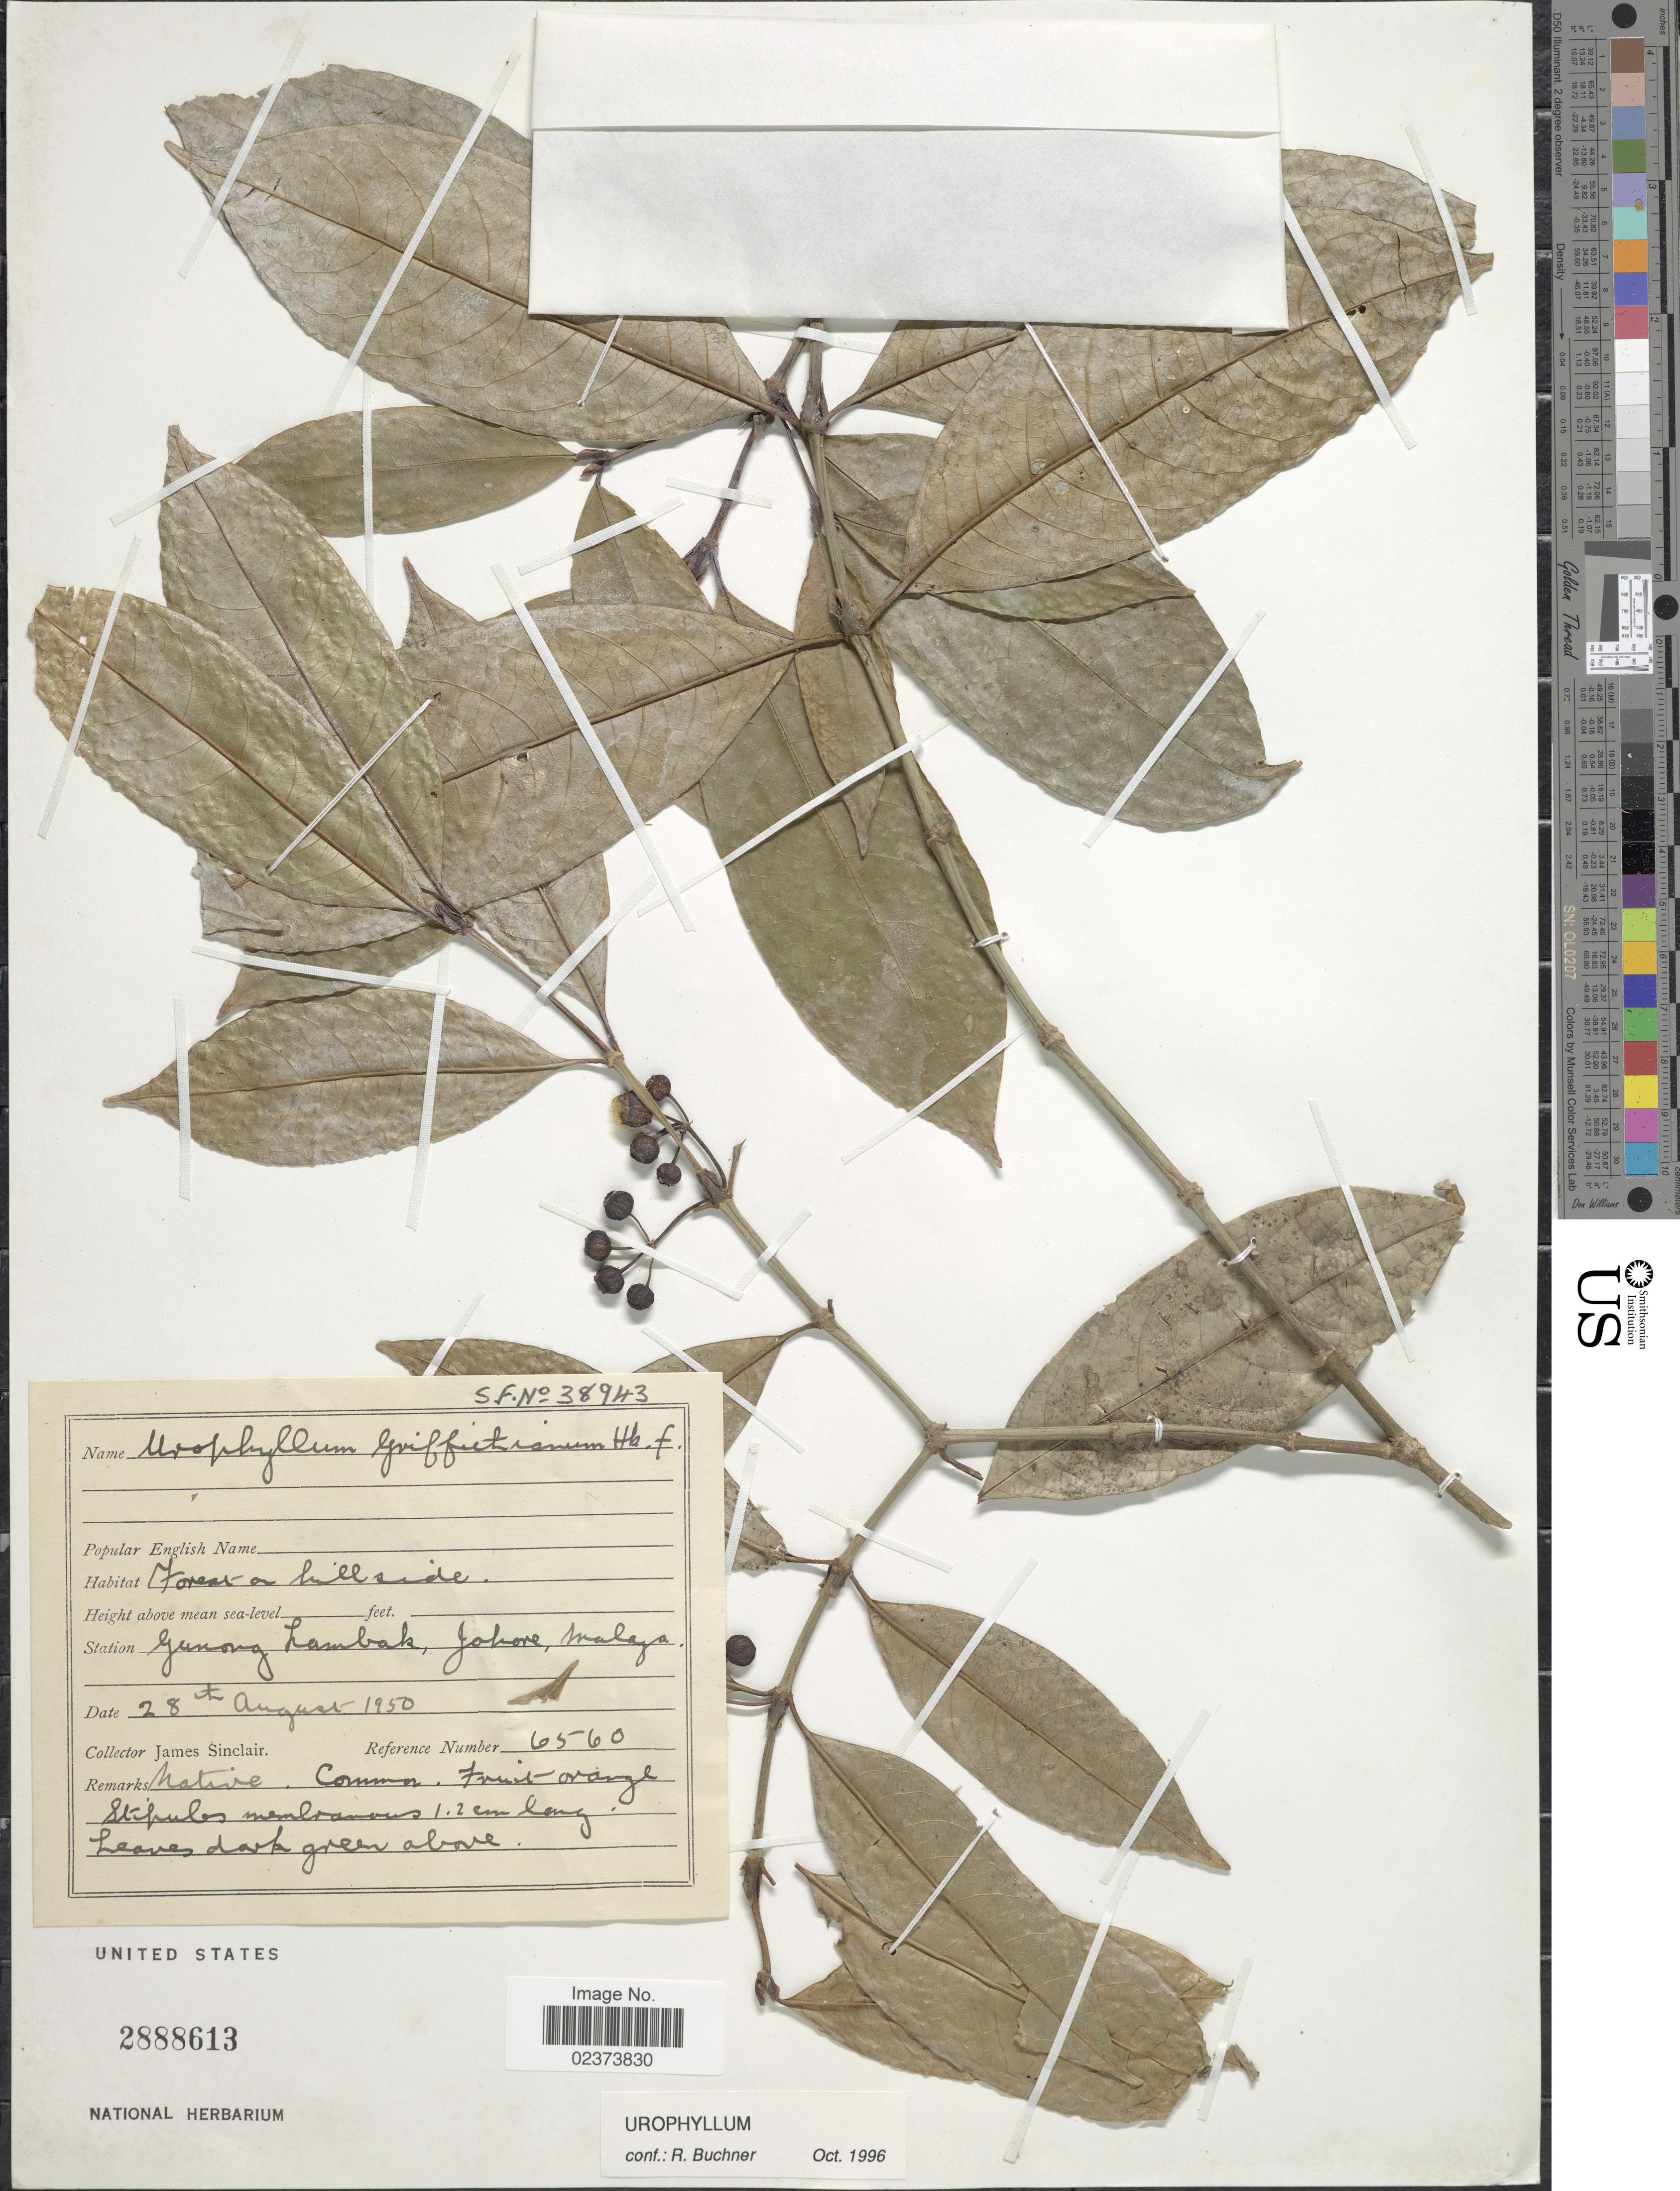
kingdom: Plantae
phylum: Tracheophyta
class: Magnoliopsida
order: Gentianales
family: Rubiaceae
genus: Urophyllum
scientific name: Urophyllum griffithianum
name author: (Wight) Hook. f.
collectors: J. Sinclair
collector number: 38943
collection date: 1950-08-28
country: Malaysia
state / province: Johor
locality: Gunong Lambak, Johore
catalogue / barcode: US 2888613